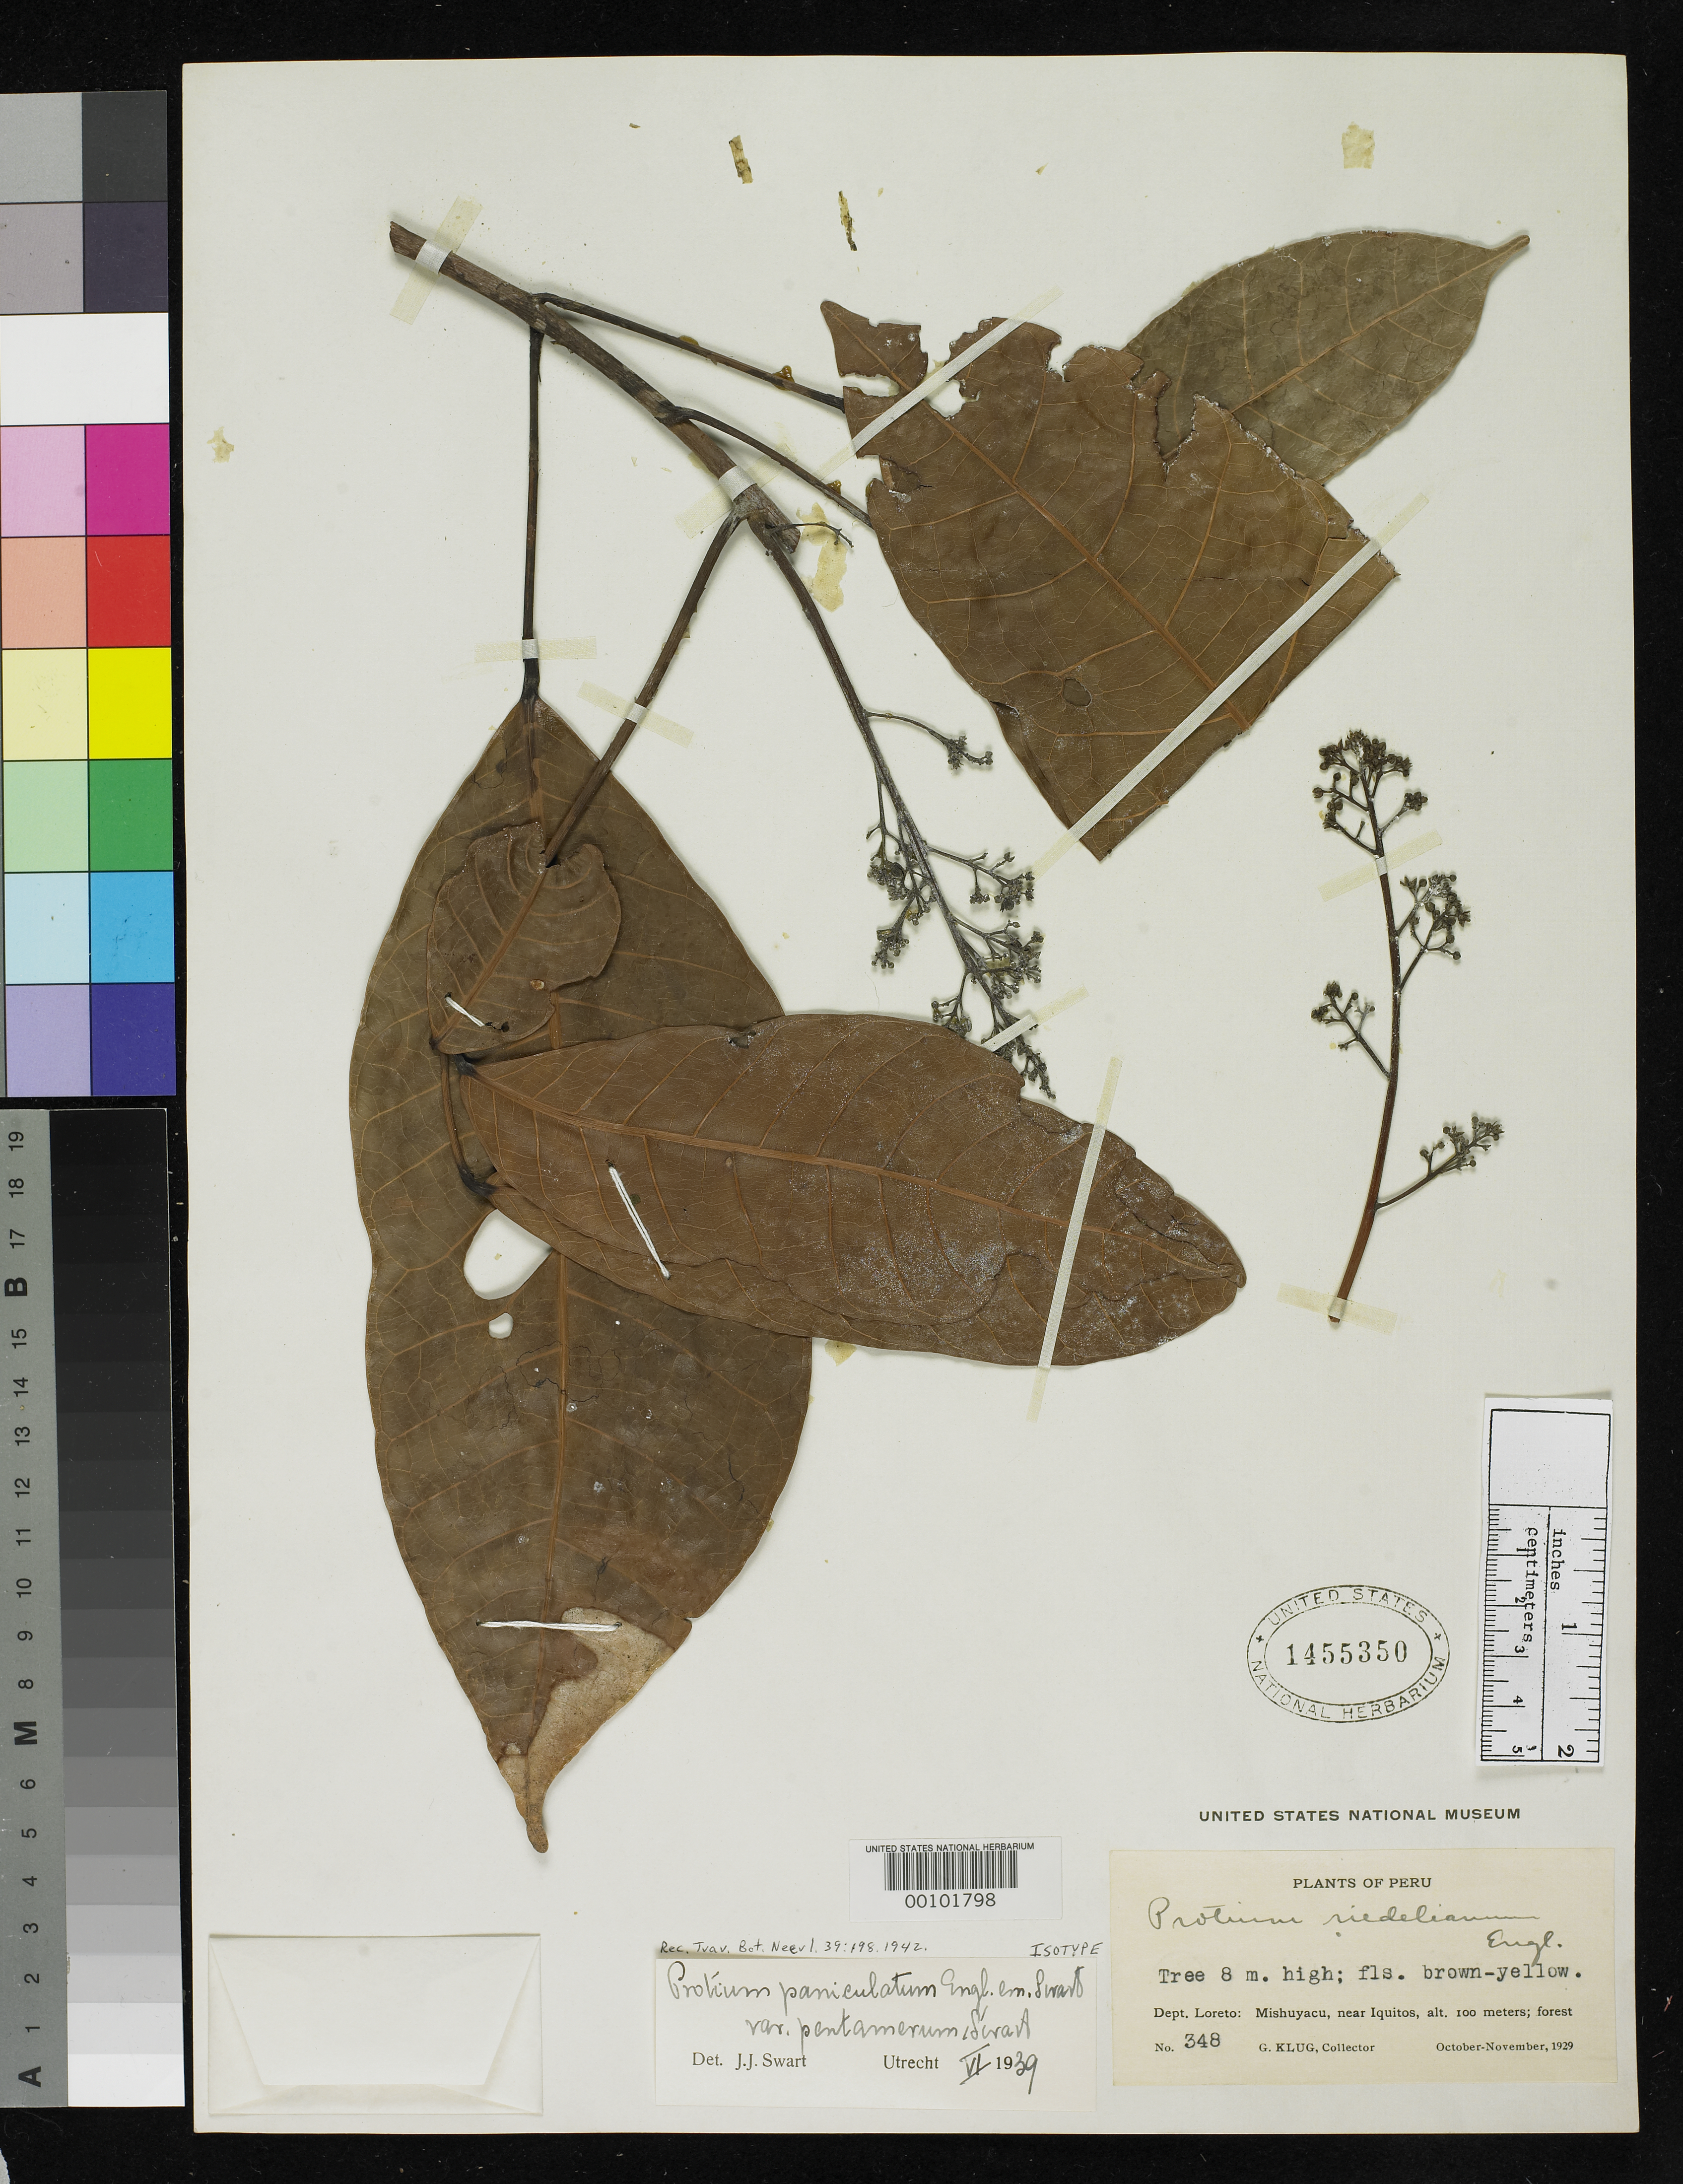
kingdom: Plantae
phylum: Tracheophyta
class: Magnoliopsida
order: Sapindales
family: Burseraceae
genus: Protium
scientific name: Protium paniculatum var. pentamerum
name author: Swart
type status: Isotype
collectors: G. Klug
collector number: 348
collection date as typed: Oct 1929 to -- Nov 1929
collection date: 1929-10/1929-11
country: Peru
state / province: Loreto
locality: Mishuyacu, near Iquitos.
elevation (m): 100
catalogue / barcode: US 1455350